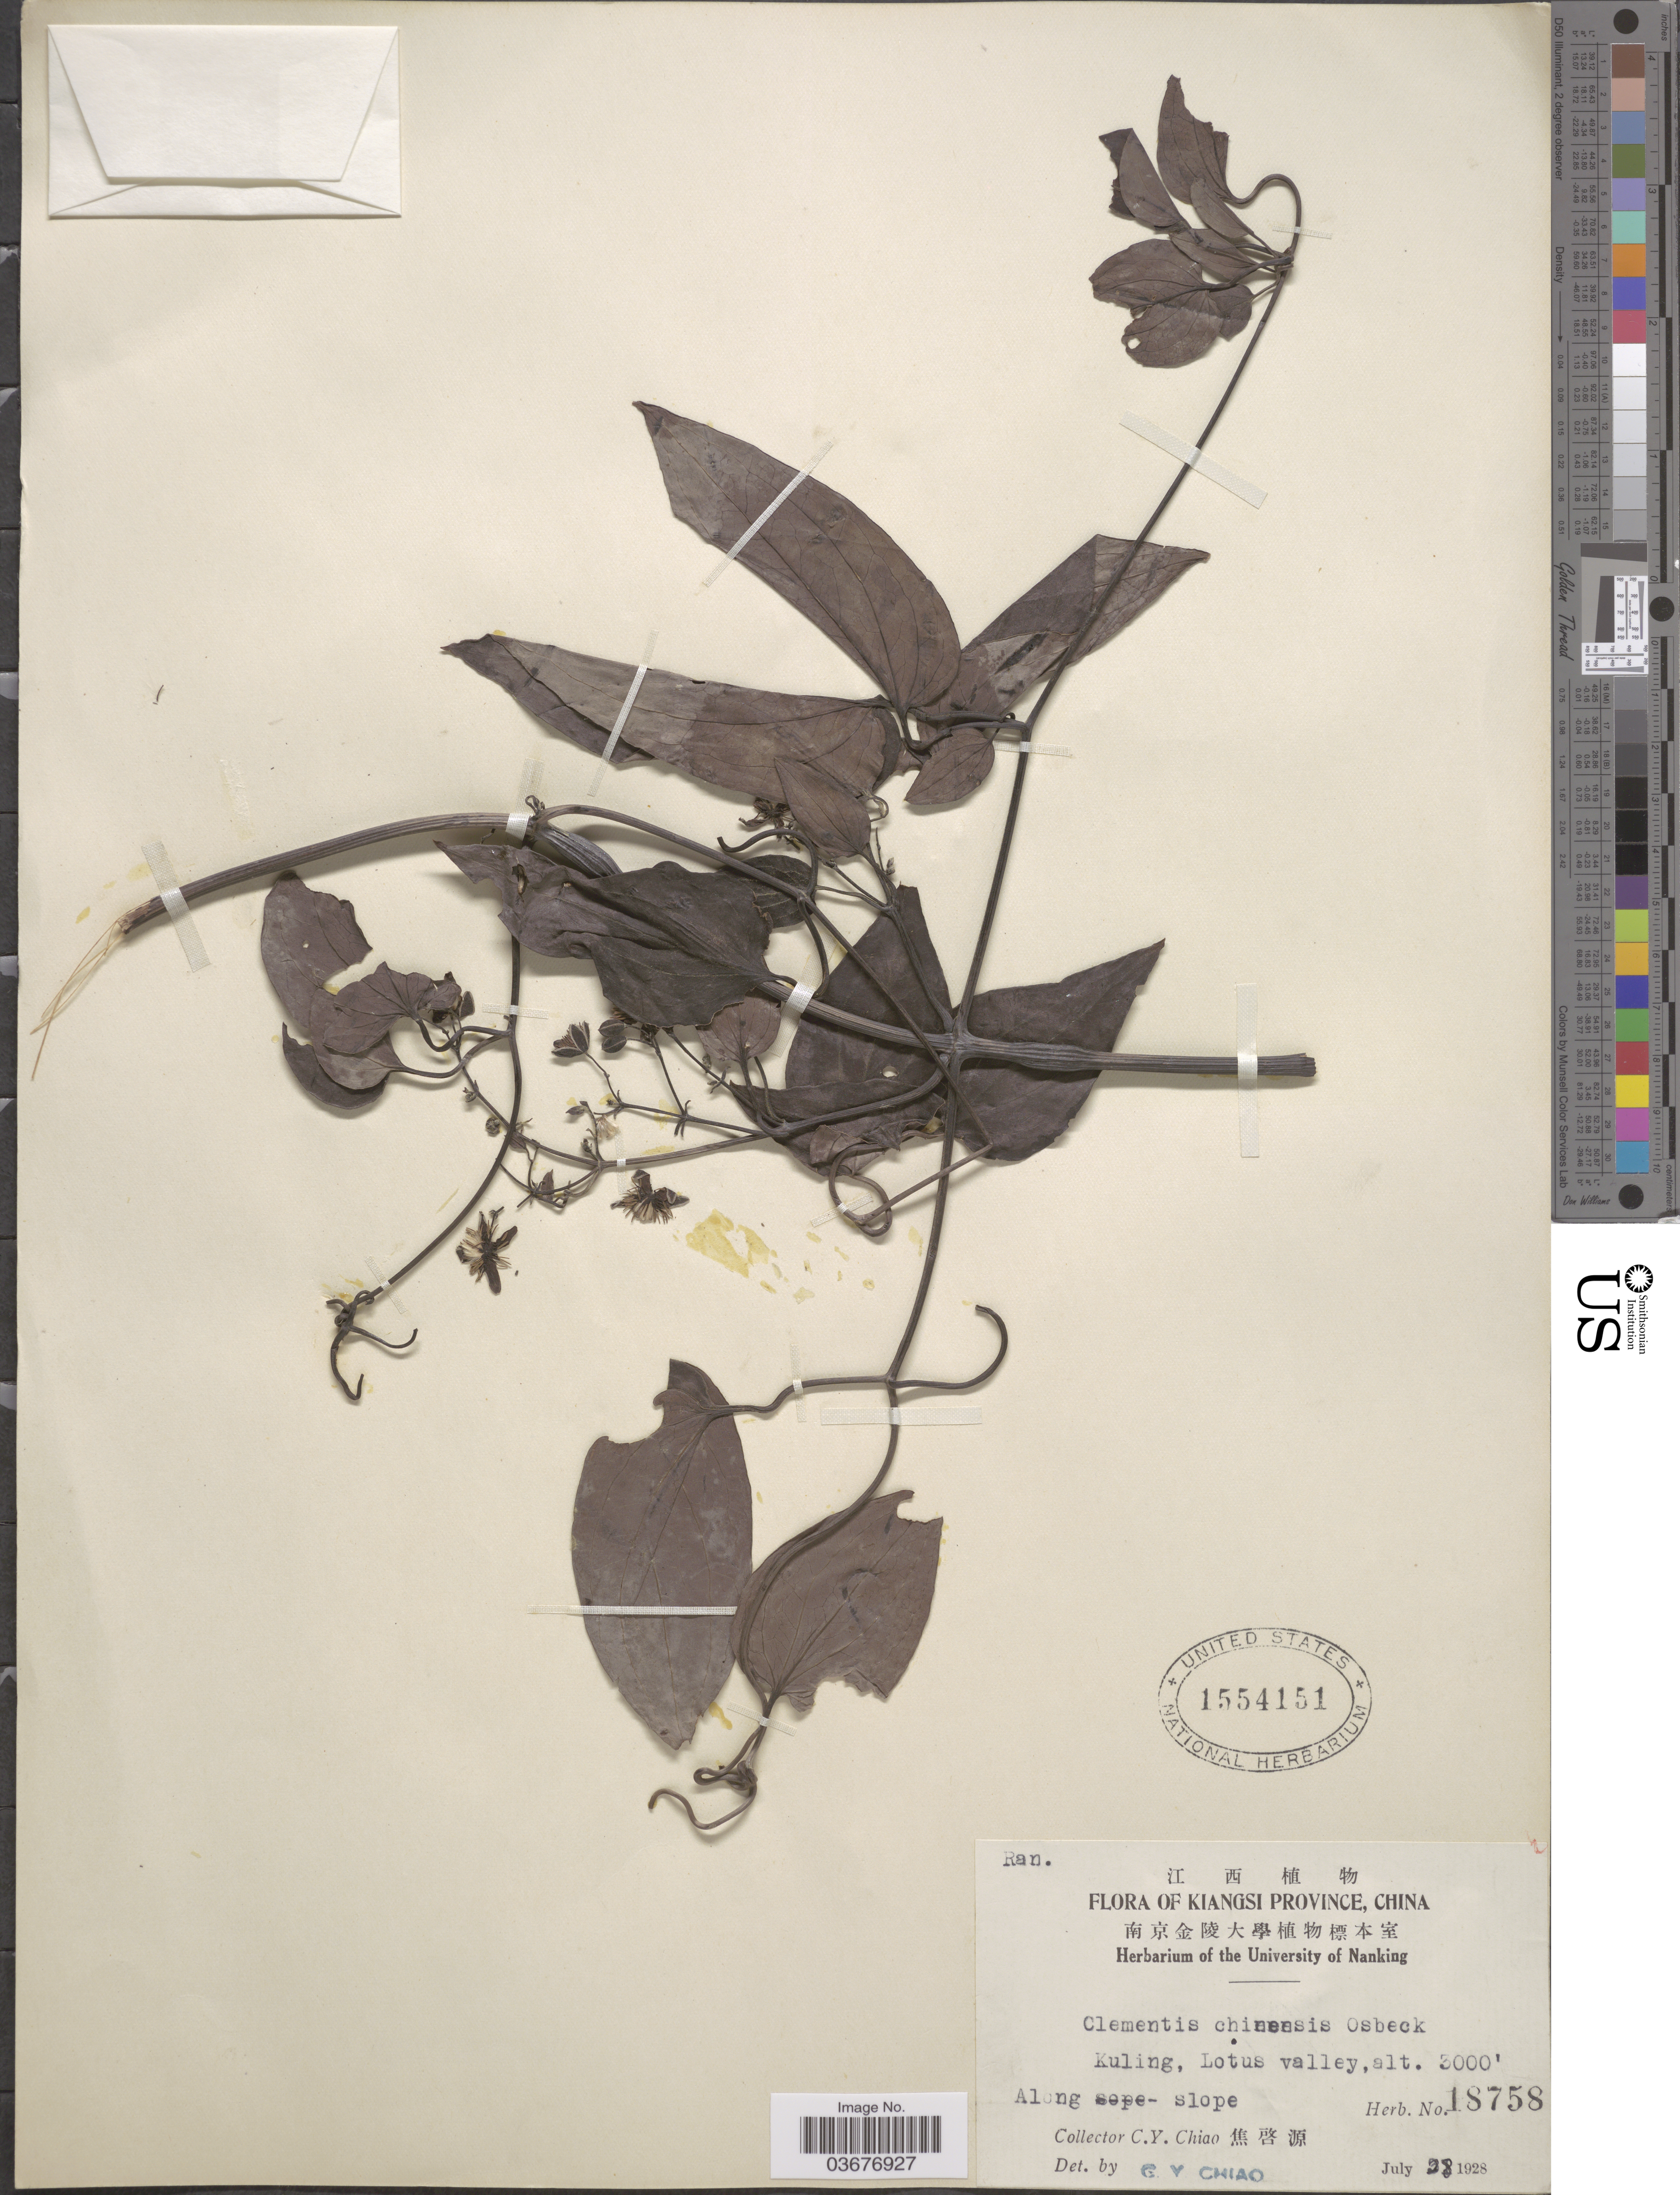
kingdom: Plantae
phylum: Tracheophyta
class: Magnoliopsida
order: Ranunculales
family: Ranunculaceae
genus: Clematis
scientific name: Clematis chinensis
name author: Retz.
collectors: C. Y. Chiao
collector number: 18758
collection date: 1928-07-28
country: China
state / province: Jiangxi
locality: Kiangsi Province. Kuling, Lotus valley.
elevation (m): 914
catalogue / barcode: US 1554151